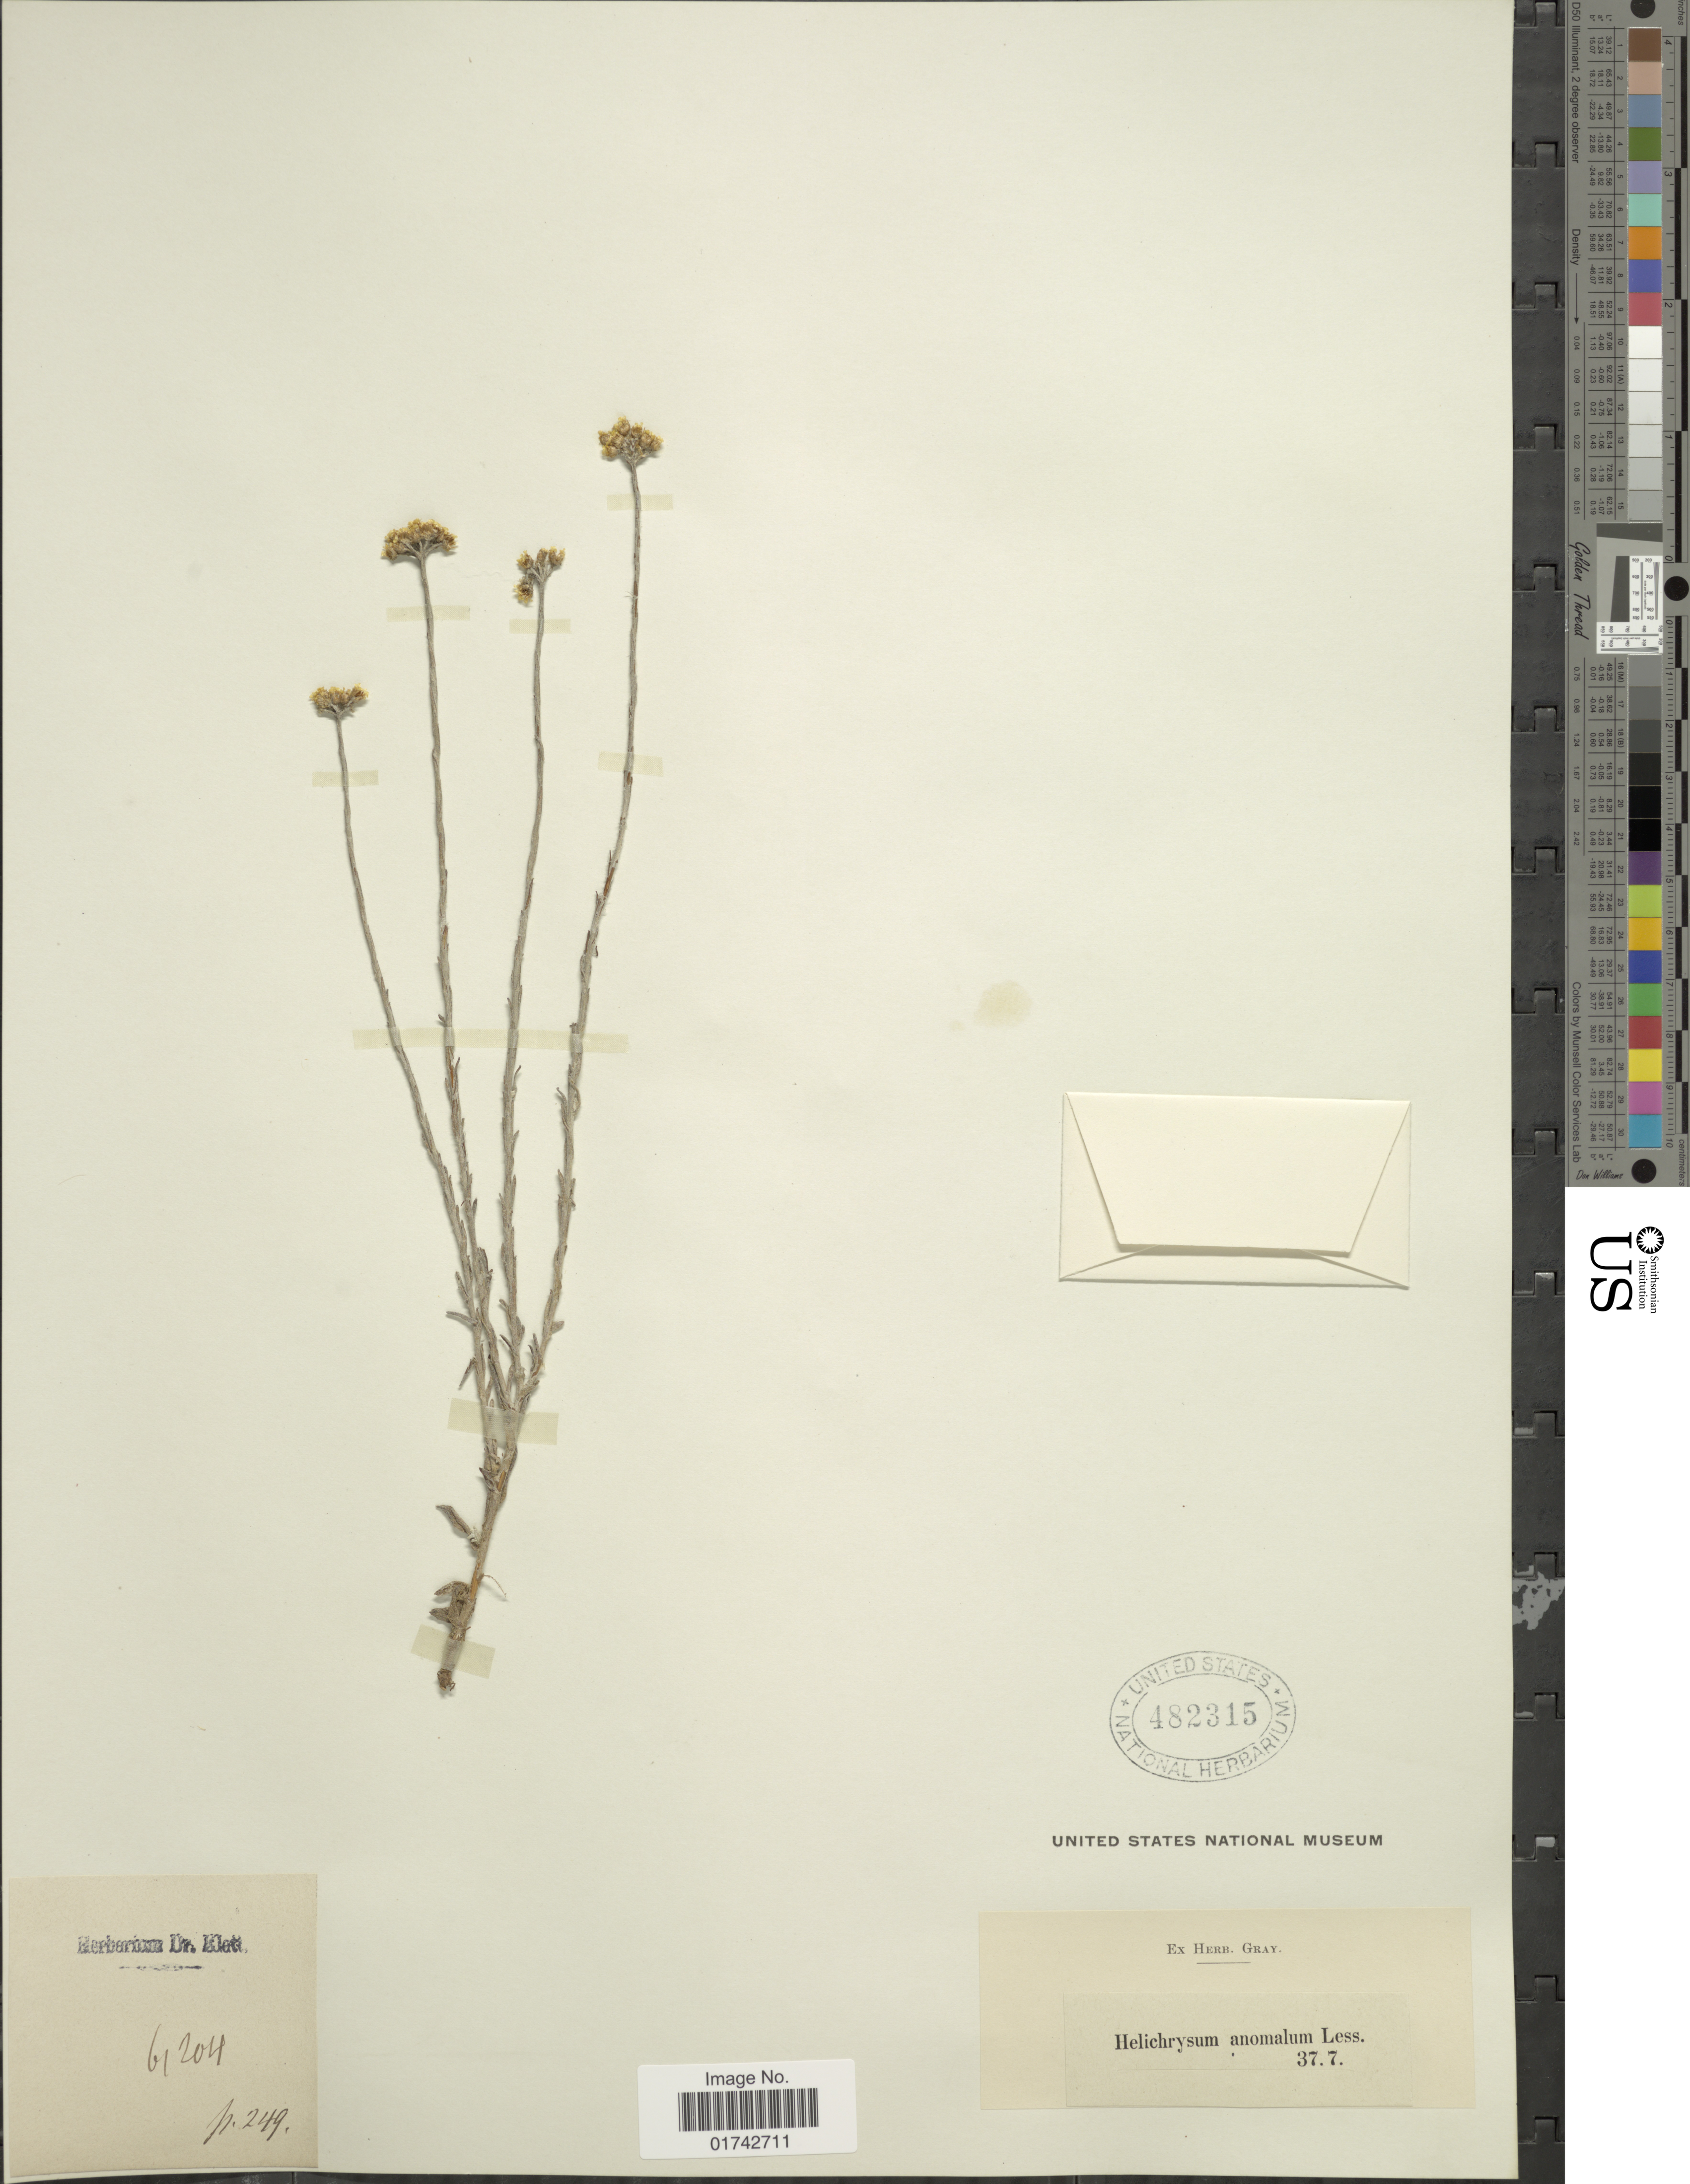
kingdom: Plantae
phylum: Tracheophyta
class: Magnoliopsida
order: Asterales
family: Asteraceae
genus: Helichrysum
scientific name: Helichrysum anomalum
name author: Less.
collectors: ex herb. Dr. Elett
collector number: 249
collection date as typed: Transcribed d/m/y: 20/4/61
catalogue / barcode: US 482315